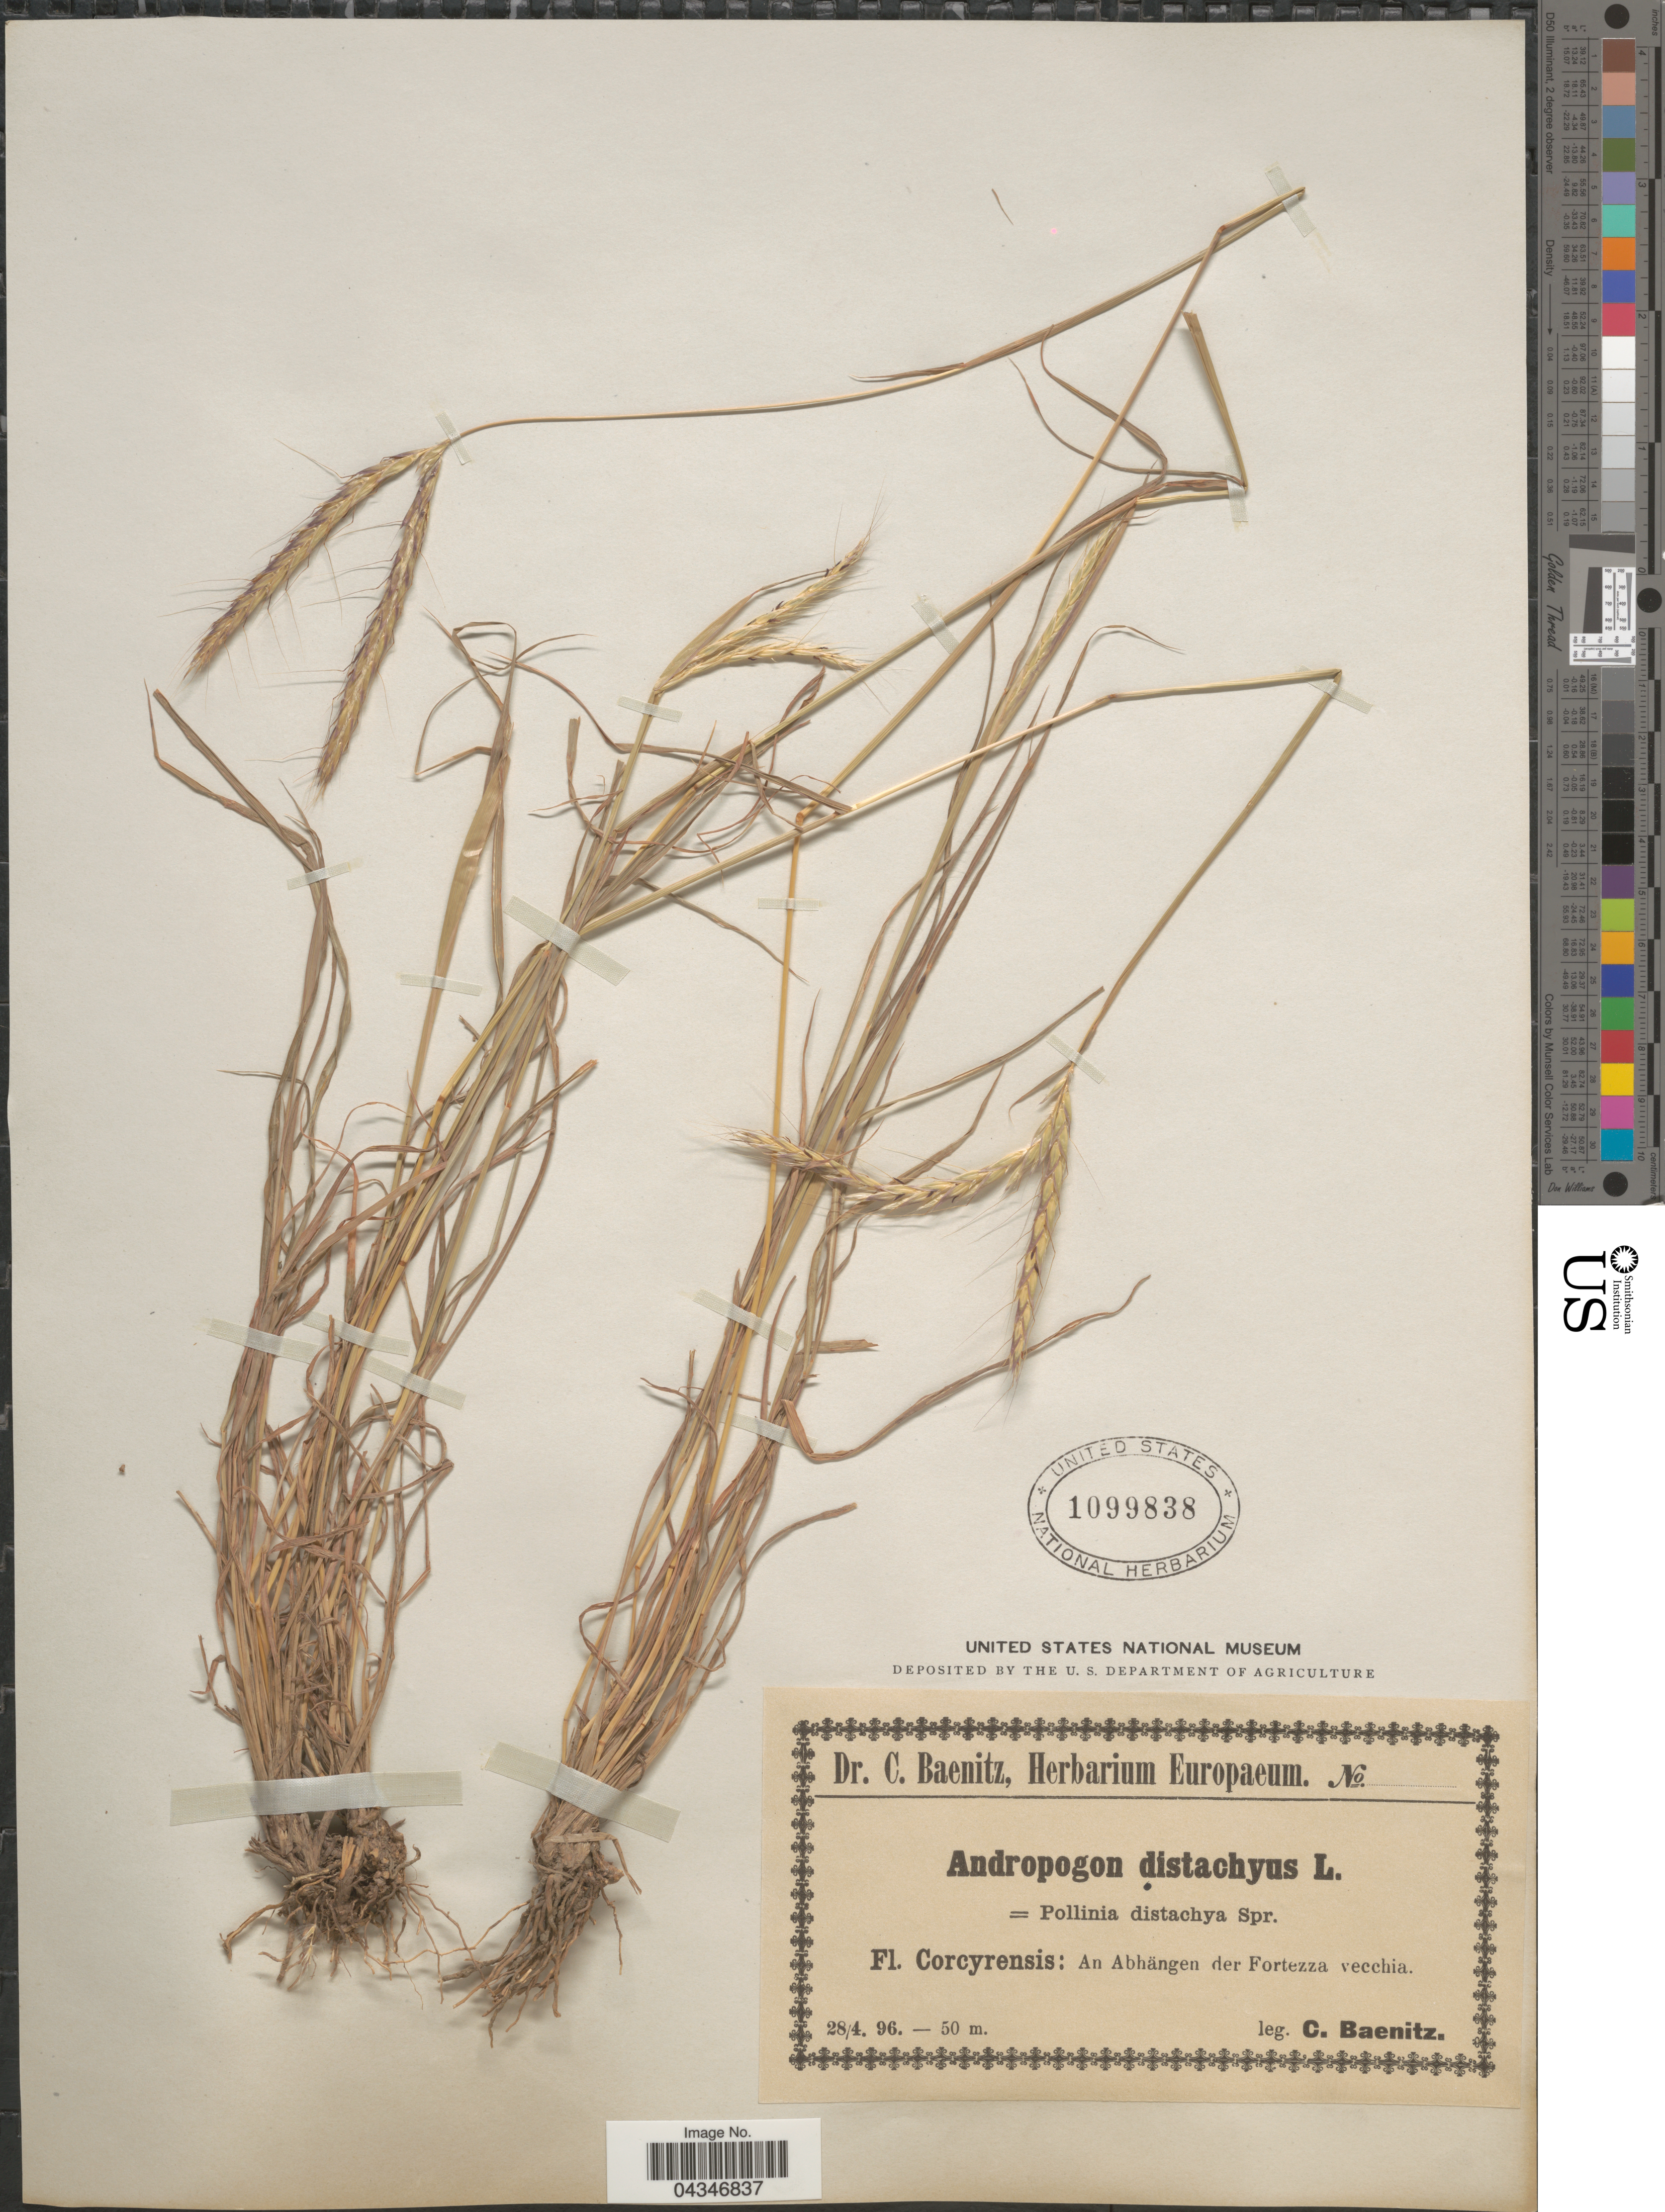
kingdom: Plantae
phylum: Tracheophyta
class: Liliopsida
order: Poales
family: Poaceae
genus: Andropogon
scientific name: Andropogon distachyos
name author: L.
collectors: C. G. Baenitz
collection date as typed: Transcribed d/m/y: 28/4/96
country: Greece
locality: Corcyrensis: An Abhängen der Fortezza vecchia.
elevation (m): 50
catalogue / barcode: US 1099838